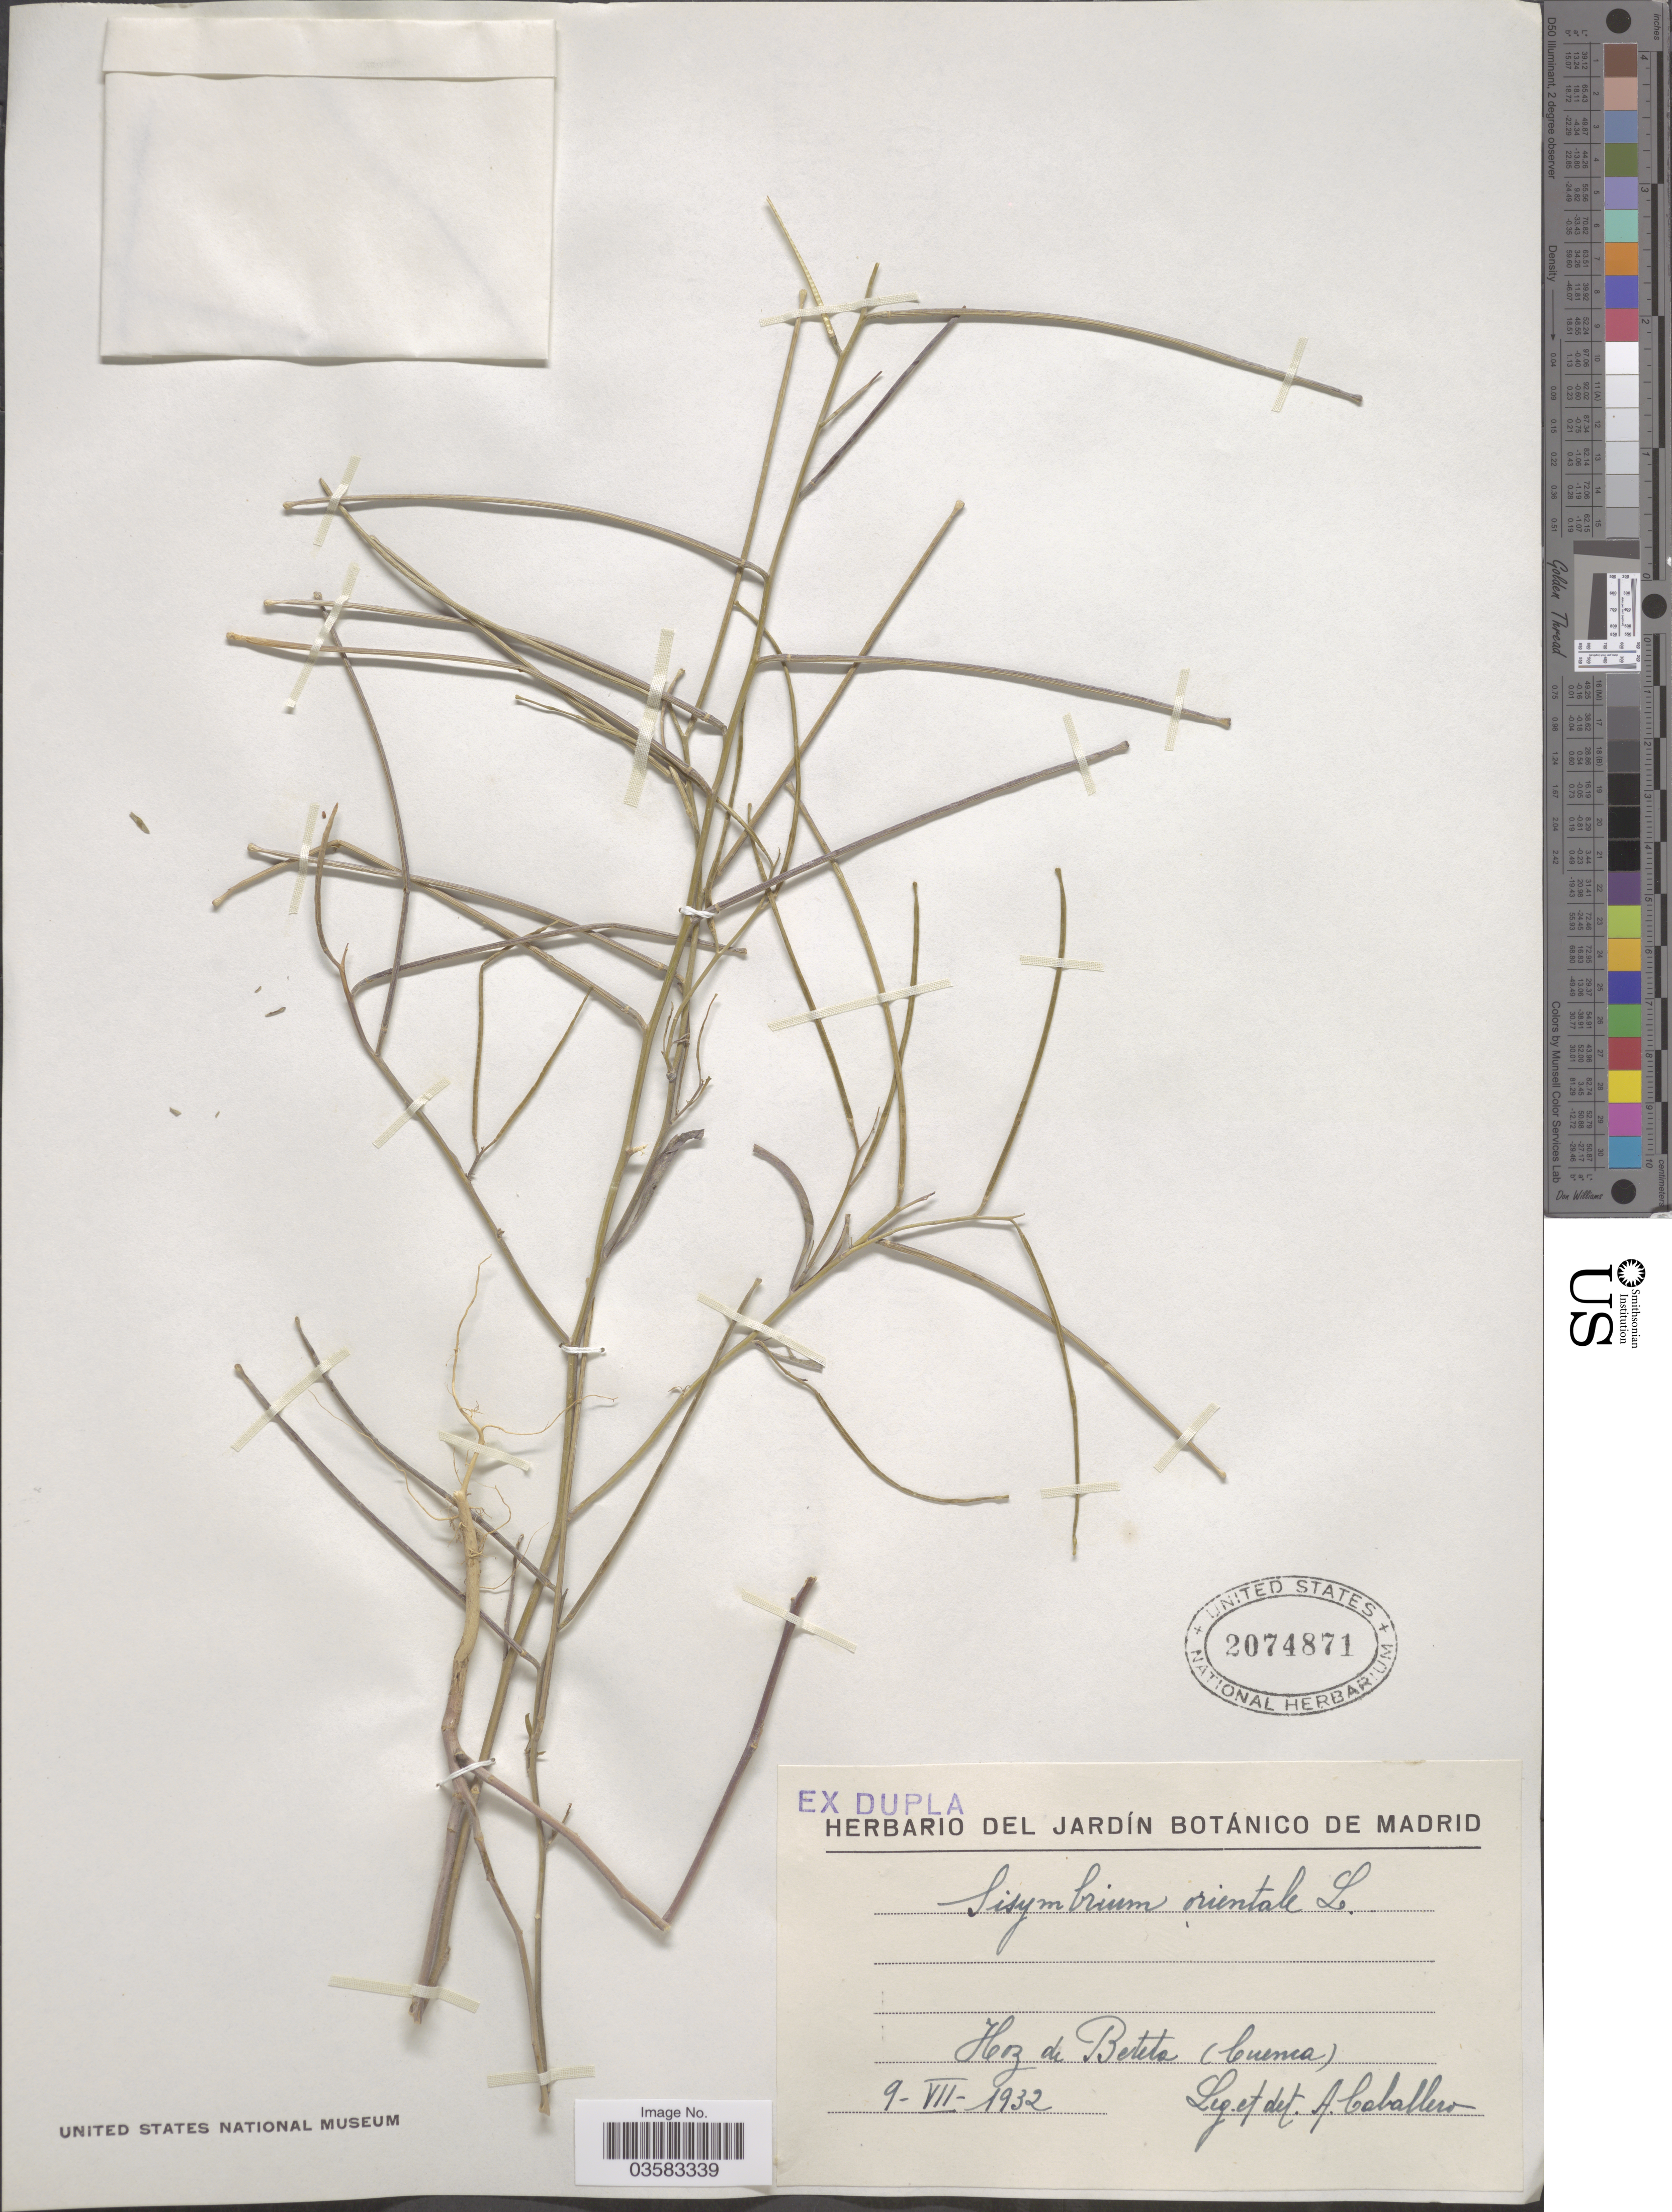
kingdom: Plantae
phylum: Tracheophyta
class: Magnoliopsida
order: Brassicales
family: Brassicaceae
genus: Sisymbrium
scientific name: Sisymbrium orientale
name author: L.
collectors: A. Caballero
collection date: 1932-07-09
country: Spain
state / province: Madrid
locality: Hoz de Beteta (Cuenca).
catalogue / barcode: US 2074871